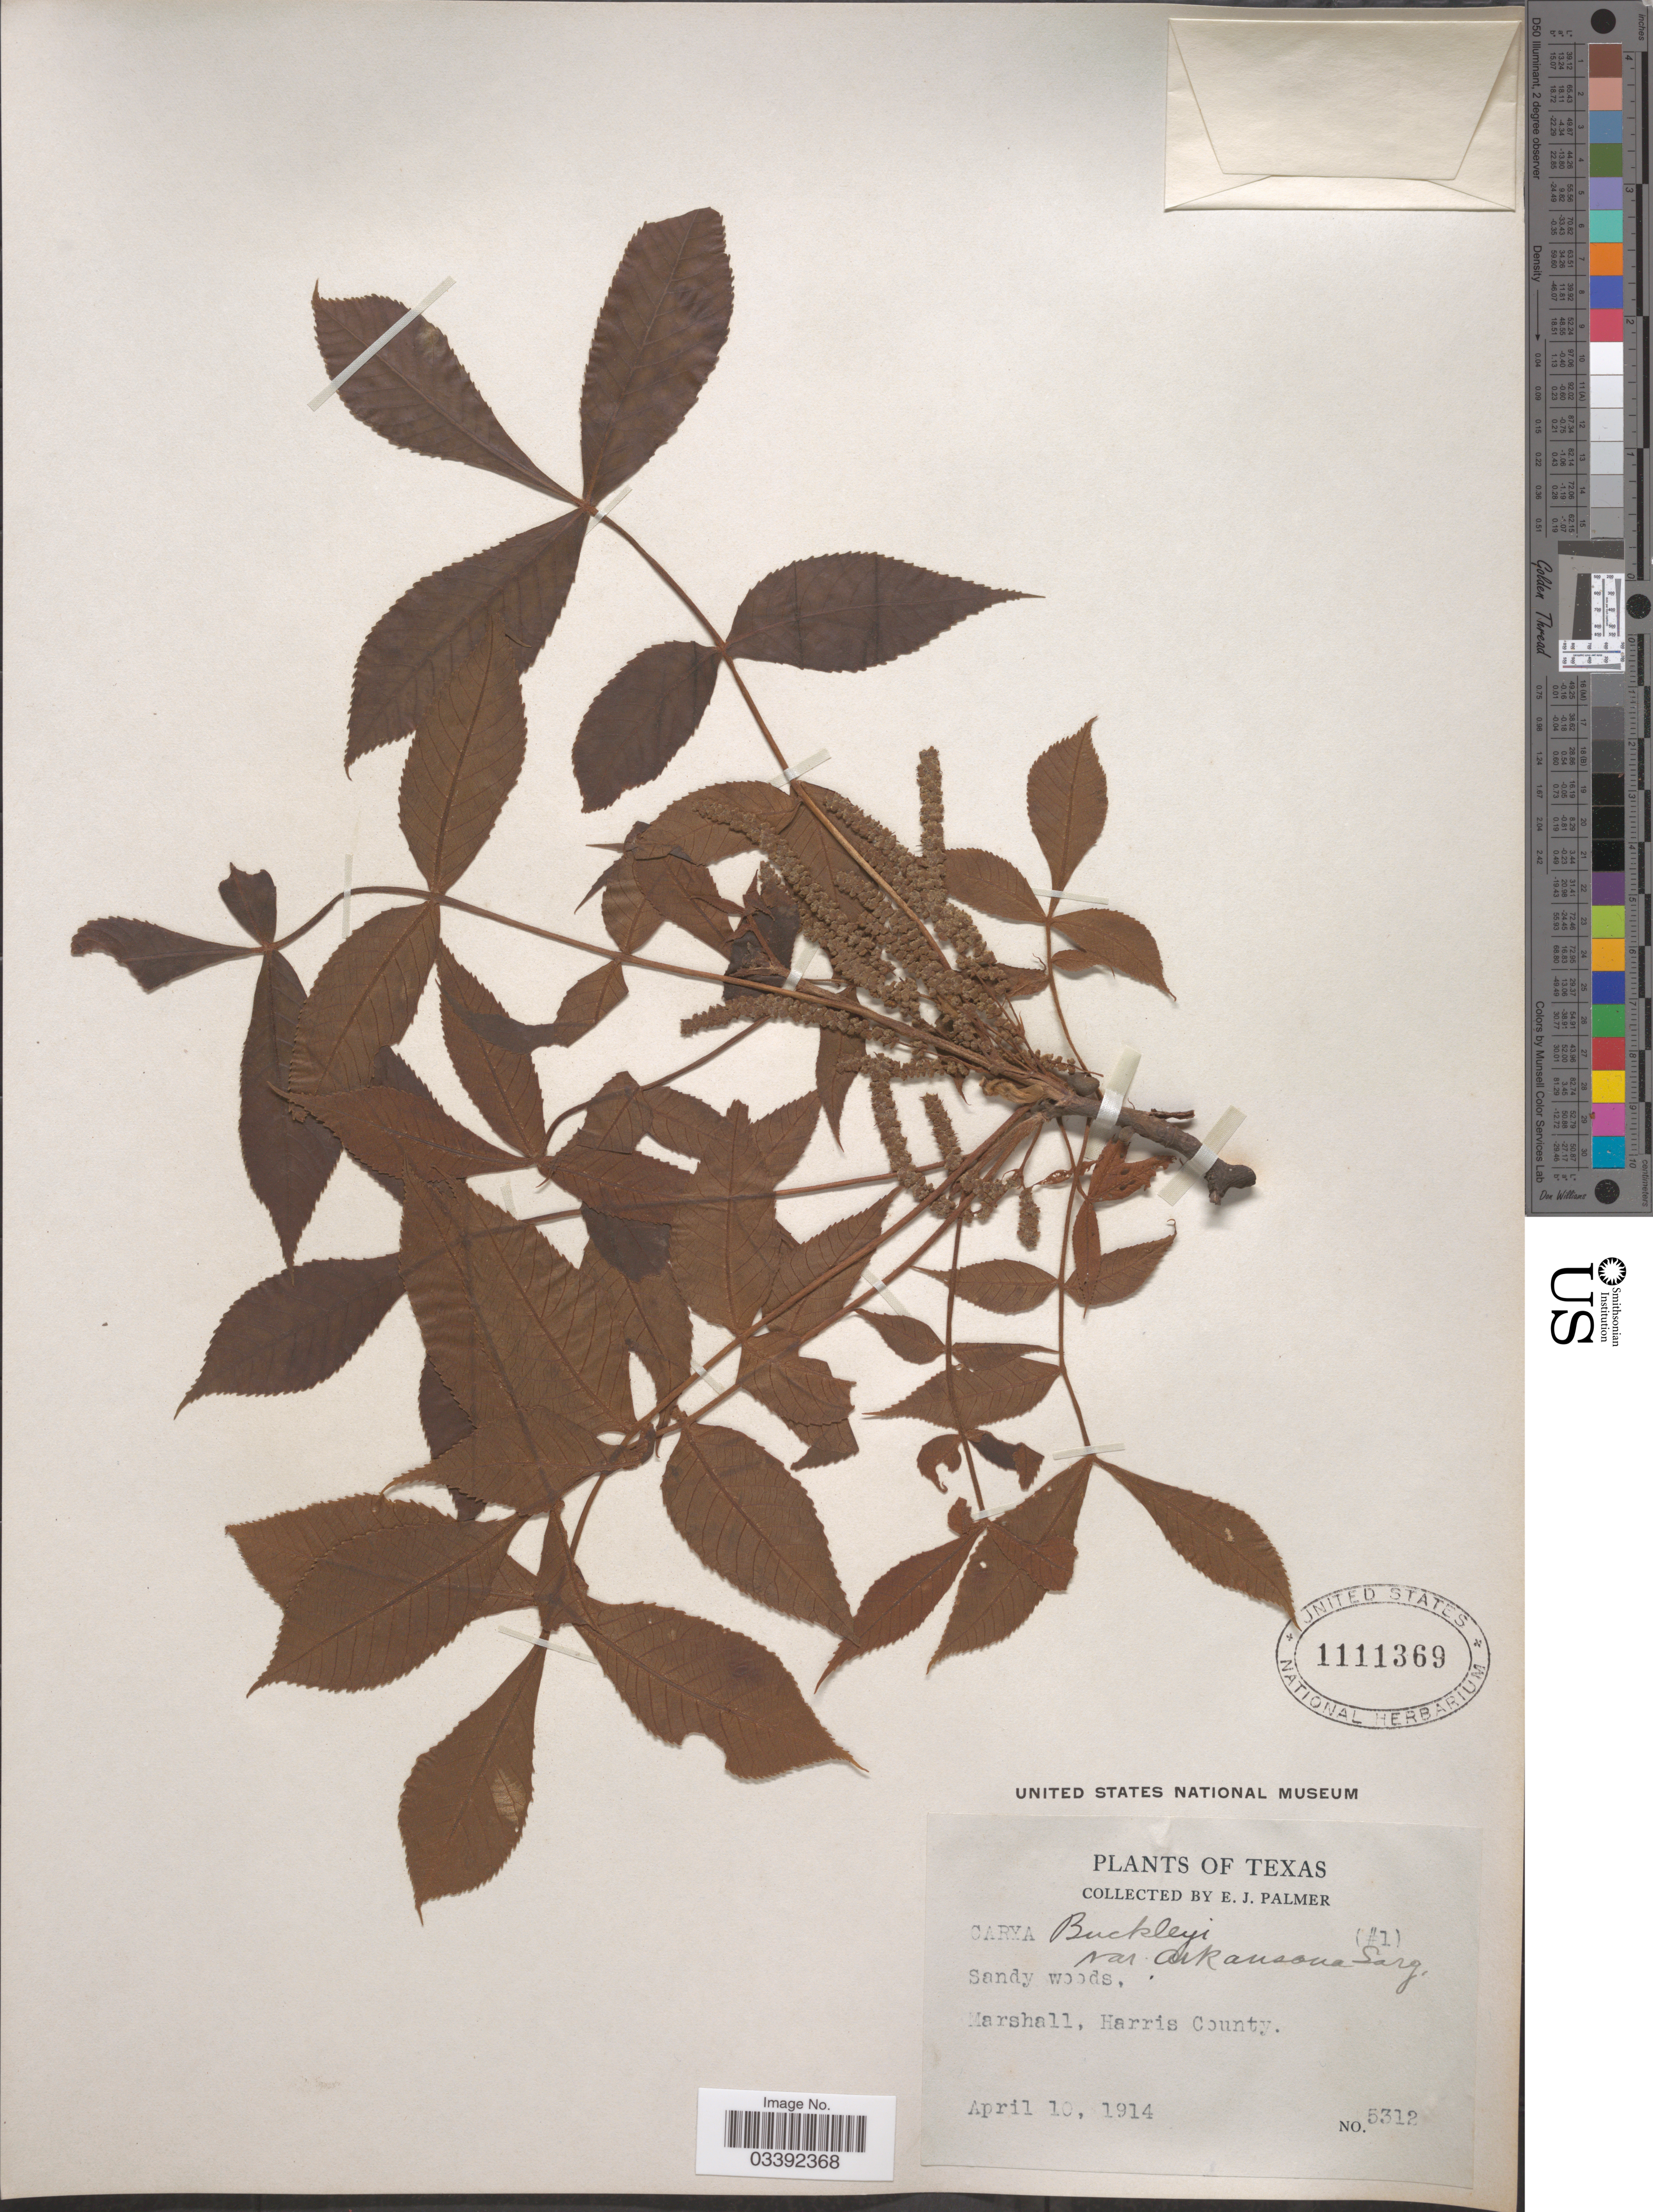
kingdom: Plantae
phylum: Tracheophyta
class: Magnoliopsida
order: Fagales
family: Juglandaceae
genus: Carya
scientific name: Carya texana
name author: Buckley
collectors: E. J. Palmer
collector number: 5312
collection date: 1914-04-10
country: United States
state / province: Texas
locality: Marshall, Harris County.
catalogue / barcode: US 1111369